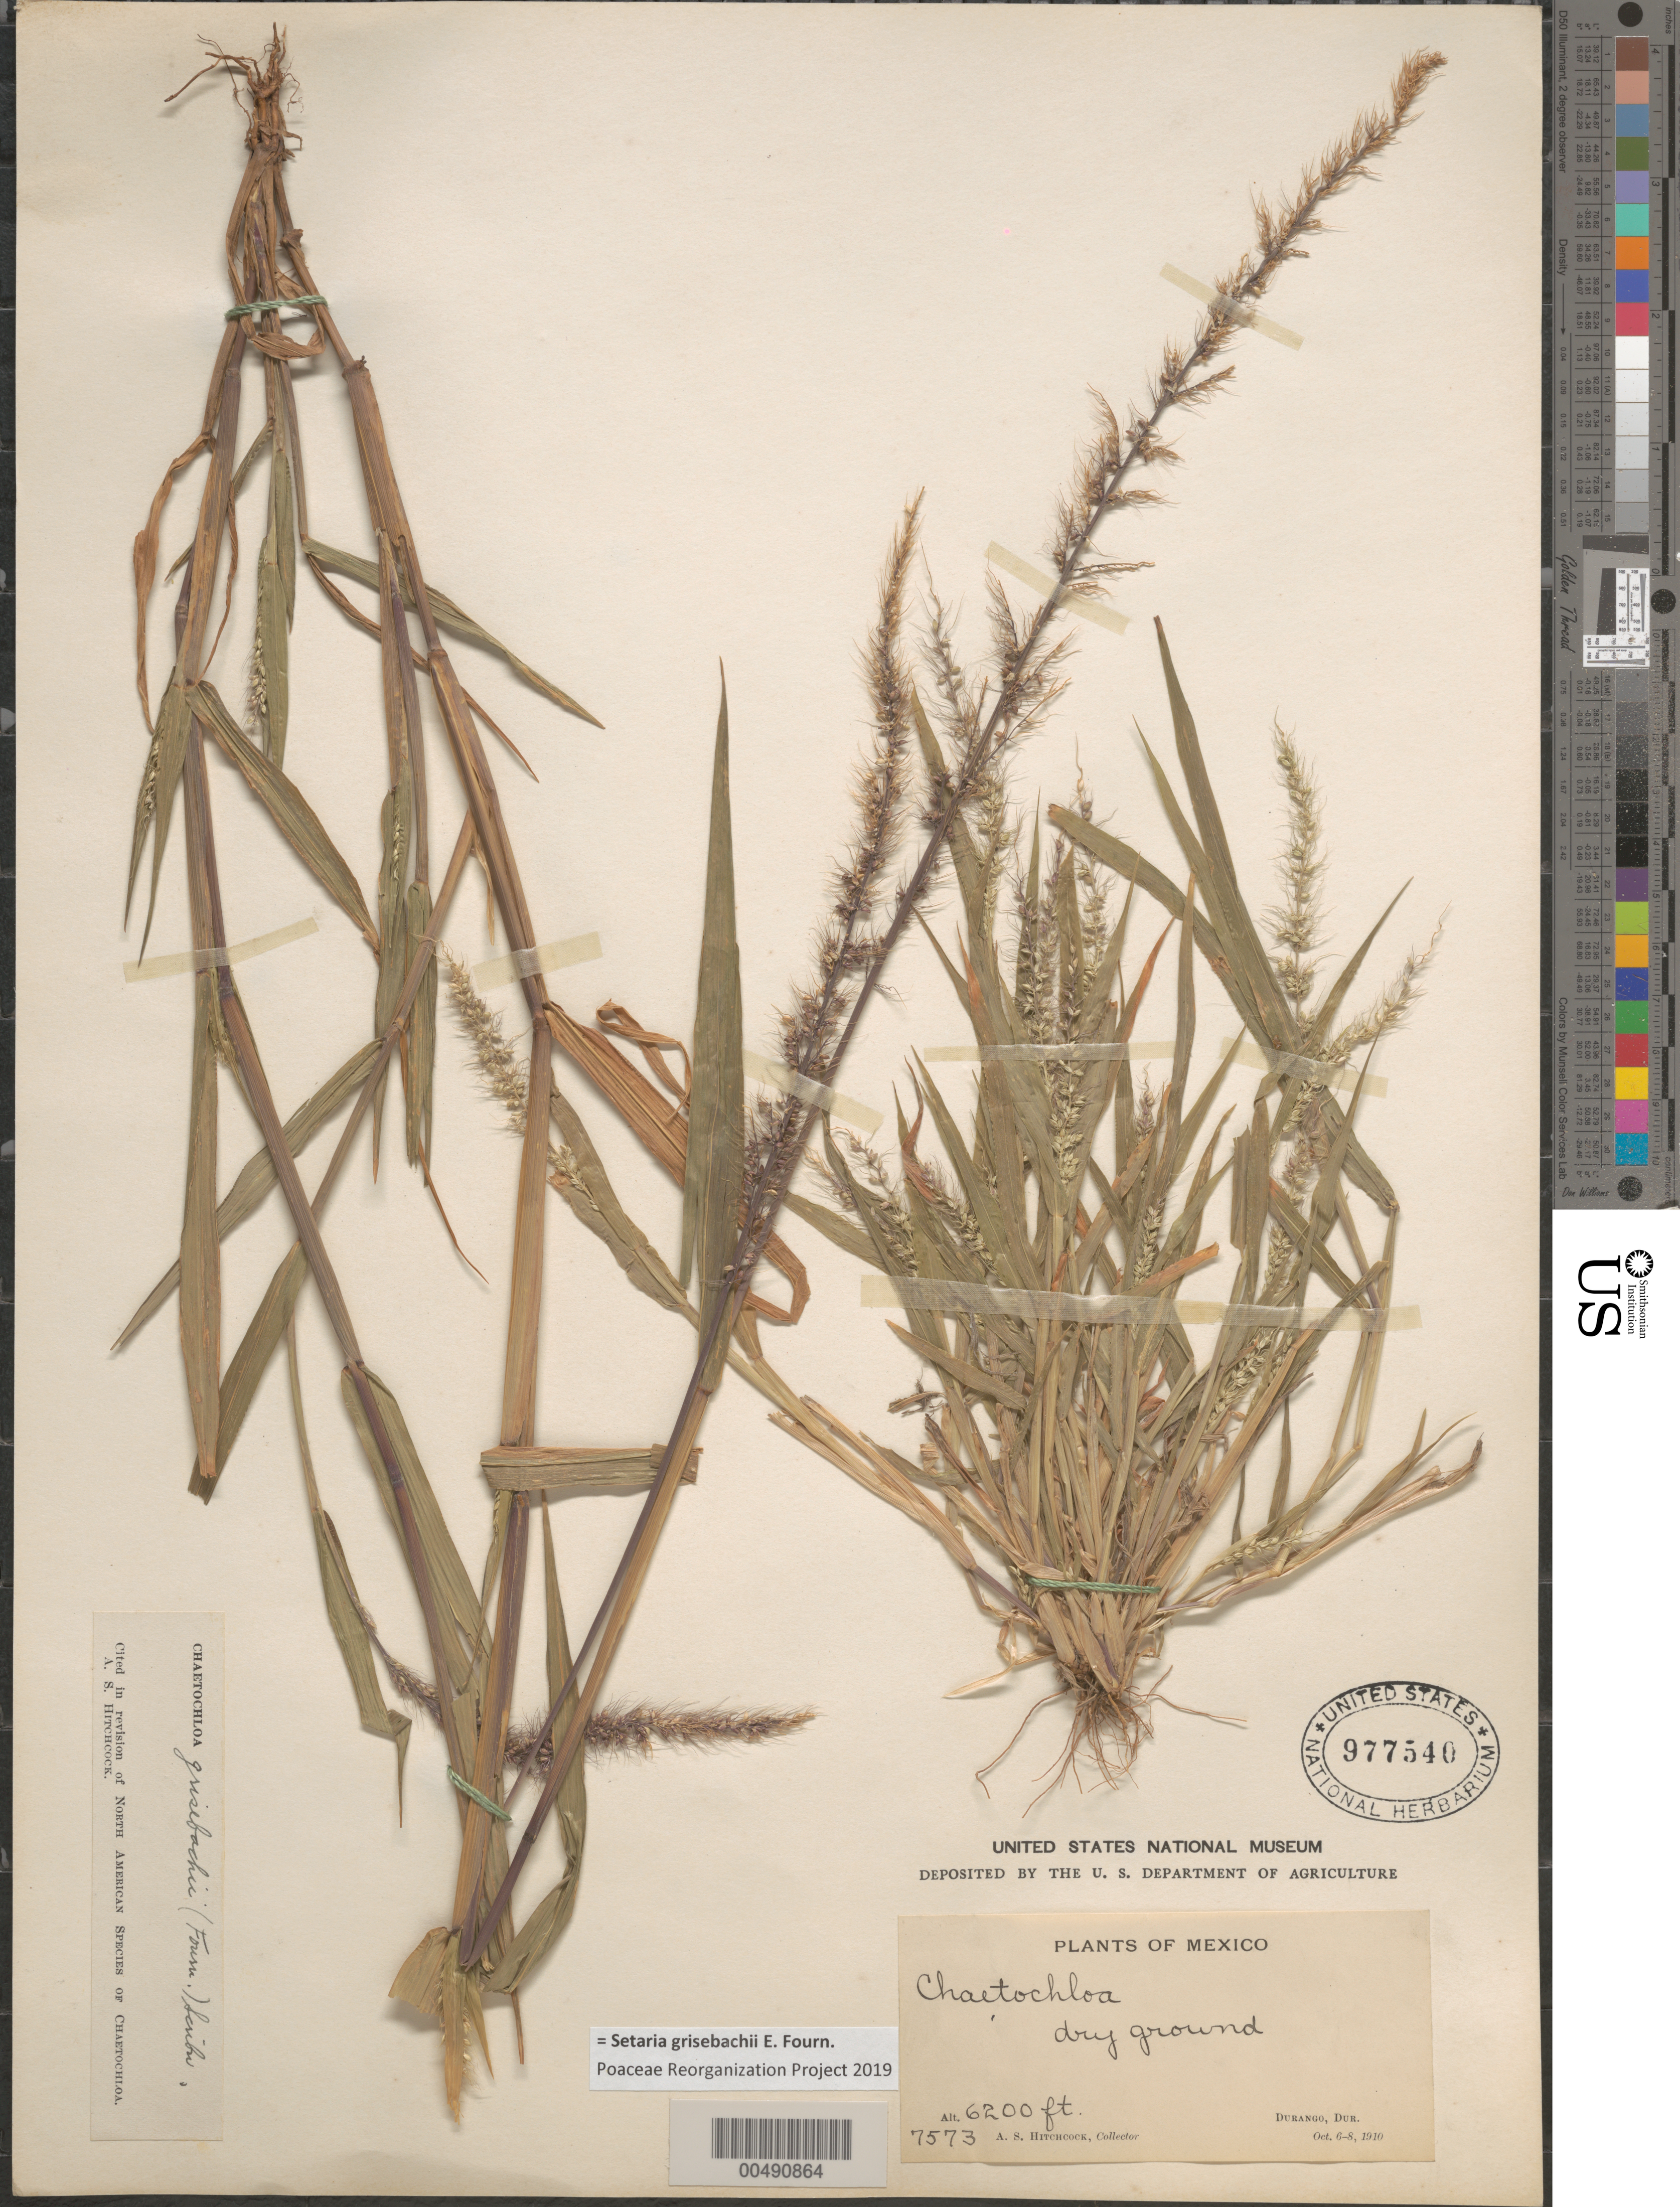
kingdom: Plantae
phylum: Tracheophyta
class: Liliopsida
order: Poales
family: Poaceae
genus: Setaria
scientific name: Setaria grisebachii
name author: E. Fourn.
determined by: Poaceae Reorganization Project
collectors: A. S. Hitchcock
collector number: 7573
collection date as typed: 6 Oct 1910 to 8 Oct 1910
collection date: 1910-10-06/1910-10-08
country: Mexico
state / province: Durango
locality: Durango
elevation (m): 1890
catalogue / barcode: US 977540